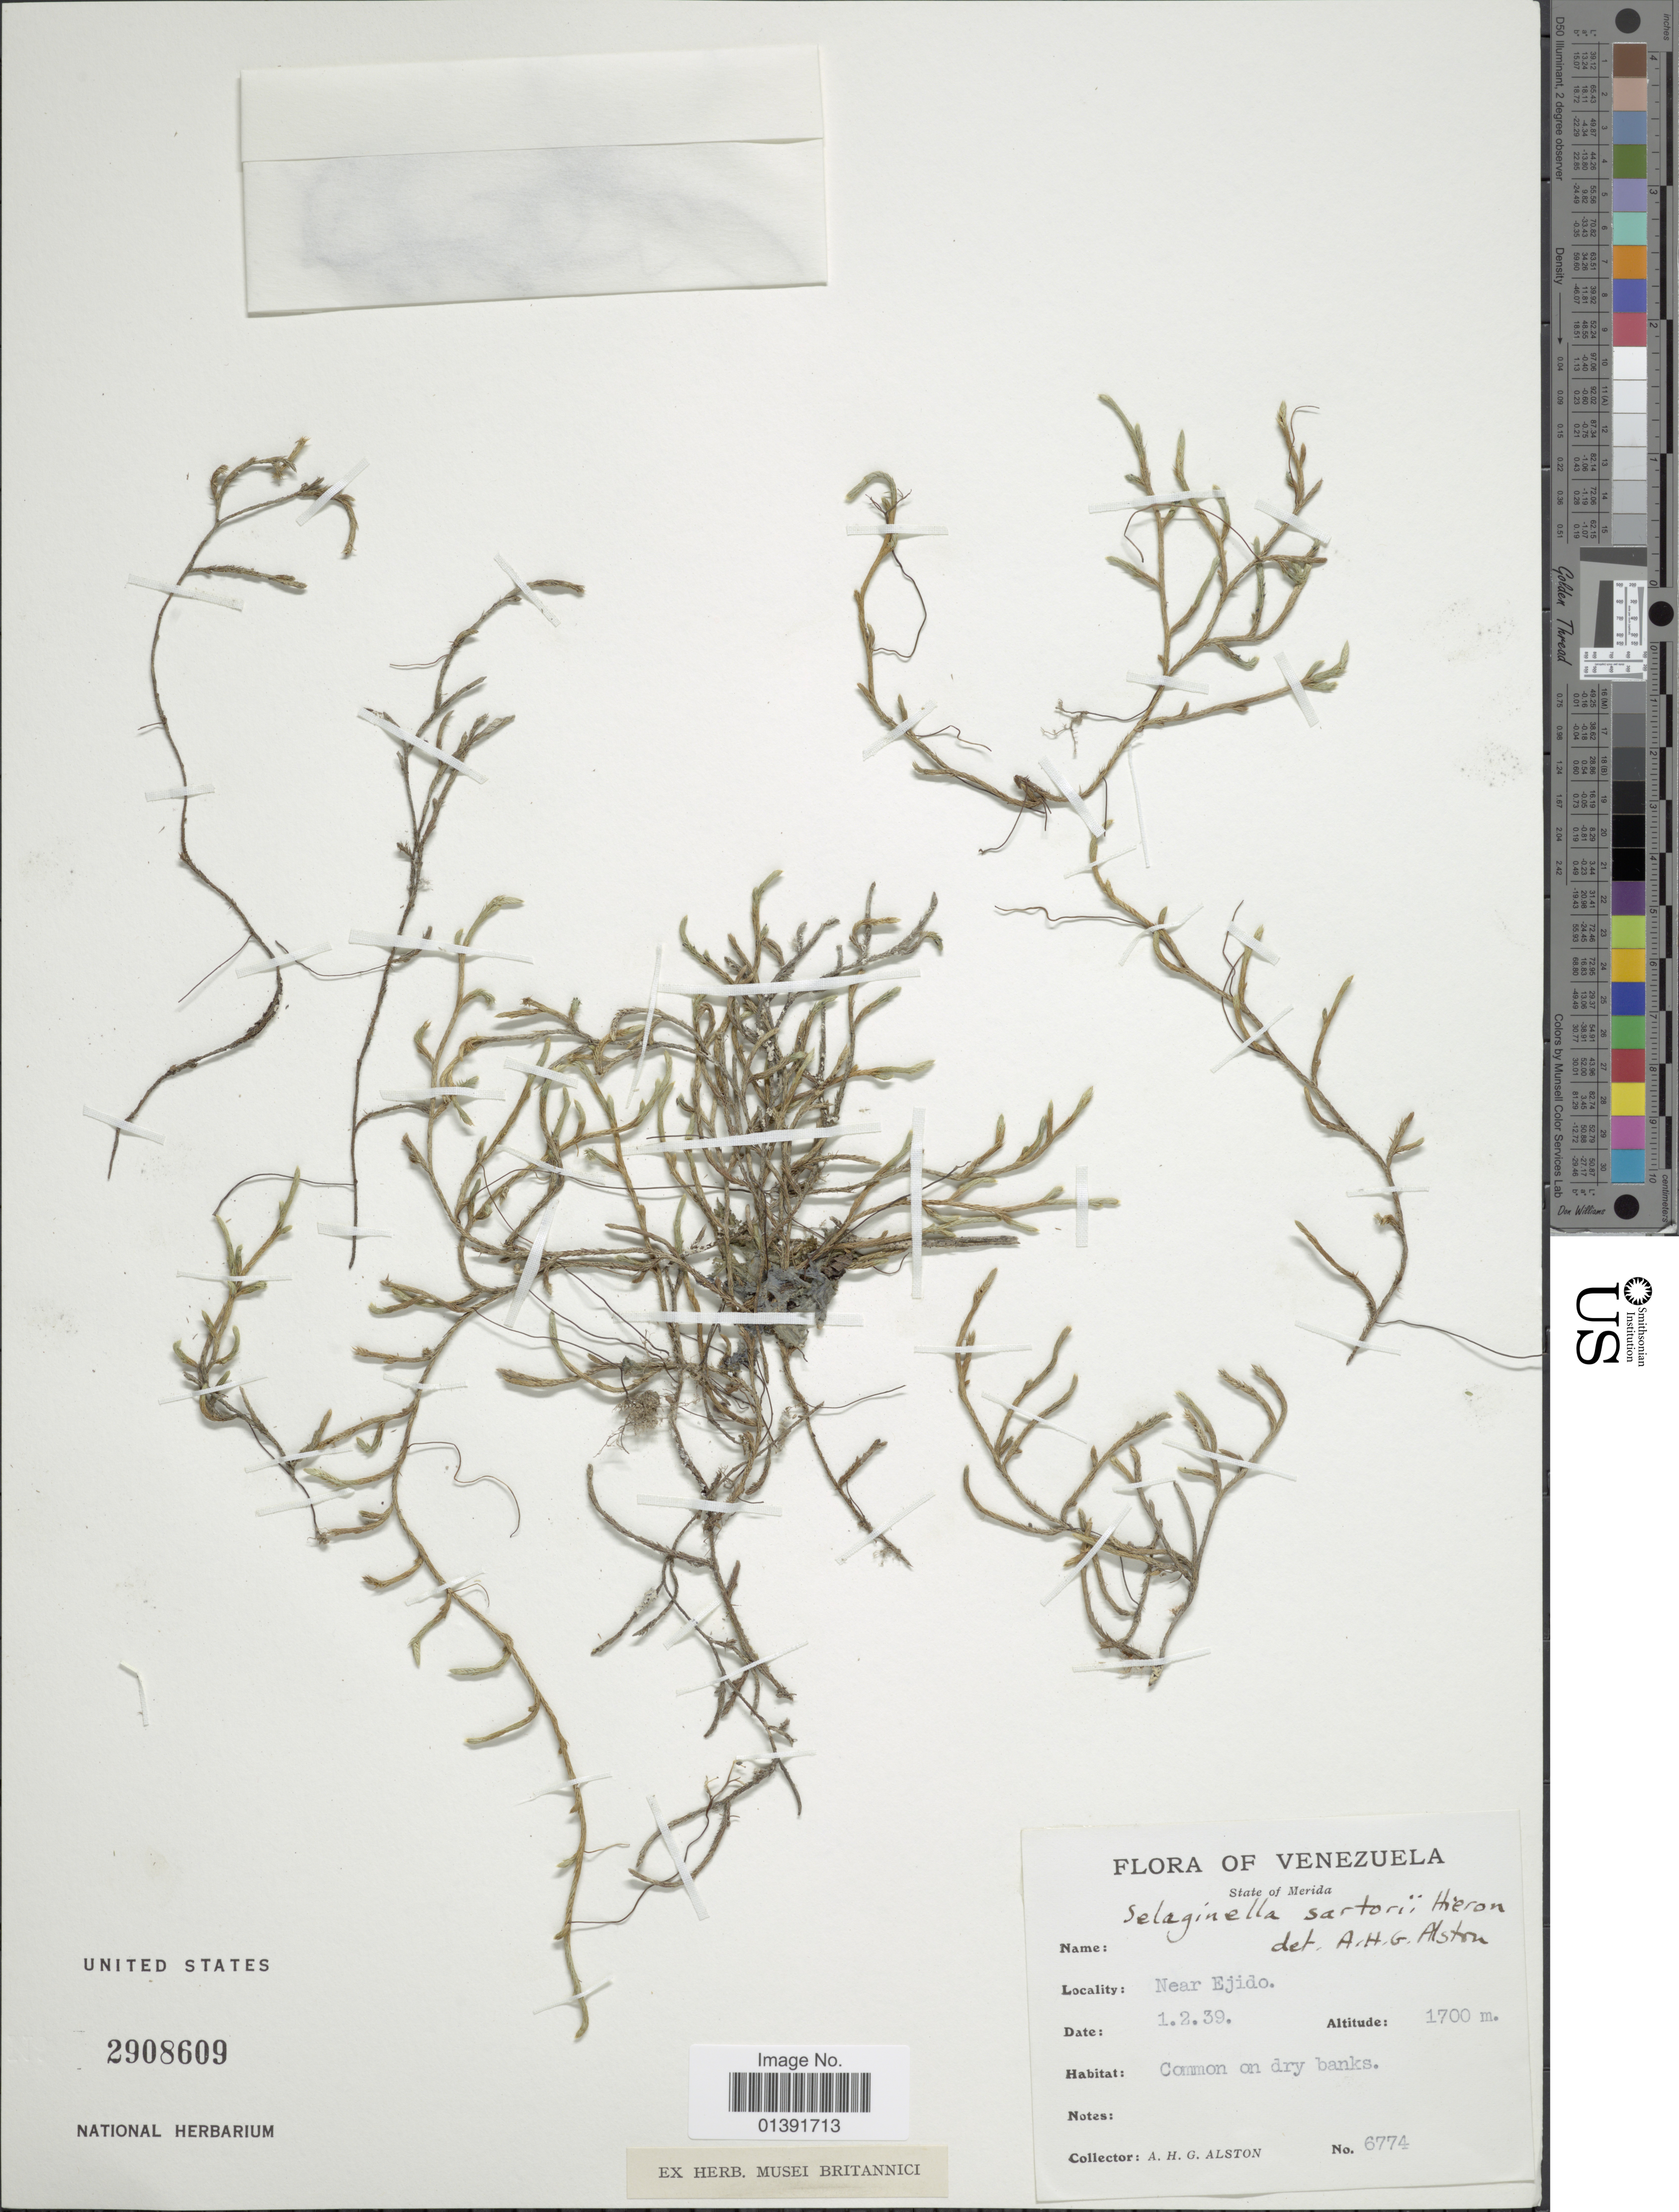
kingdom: Plantae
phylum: Tracheophyta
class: Lycopodiopsida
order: Selaginellales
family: Selaginellaceae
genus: Selaginella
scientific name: Selaginella sartorii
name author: Hieron.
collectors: A. H. Alston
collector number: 6774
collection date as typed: Transcribed d/m/y: 1/2/39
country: Venezuela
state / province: Mérida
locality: Near Ejido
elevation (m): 1700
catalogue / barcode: US 2908609